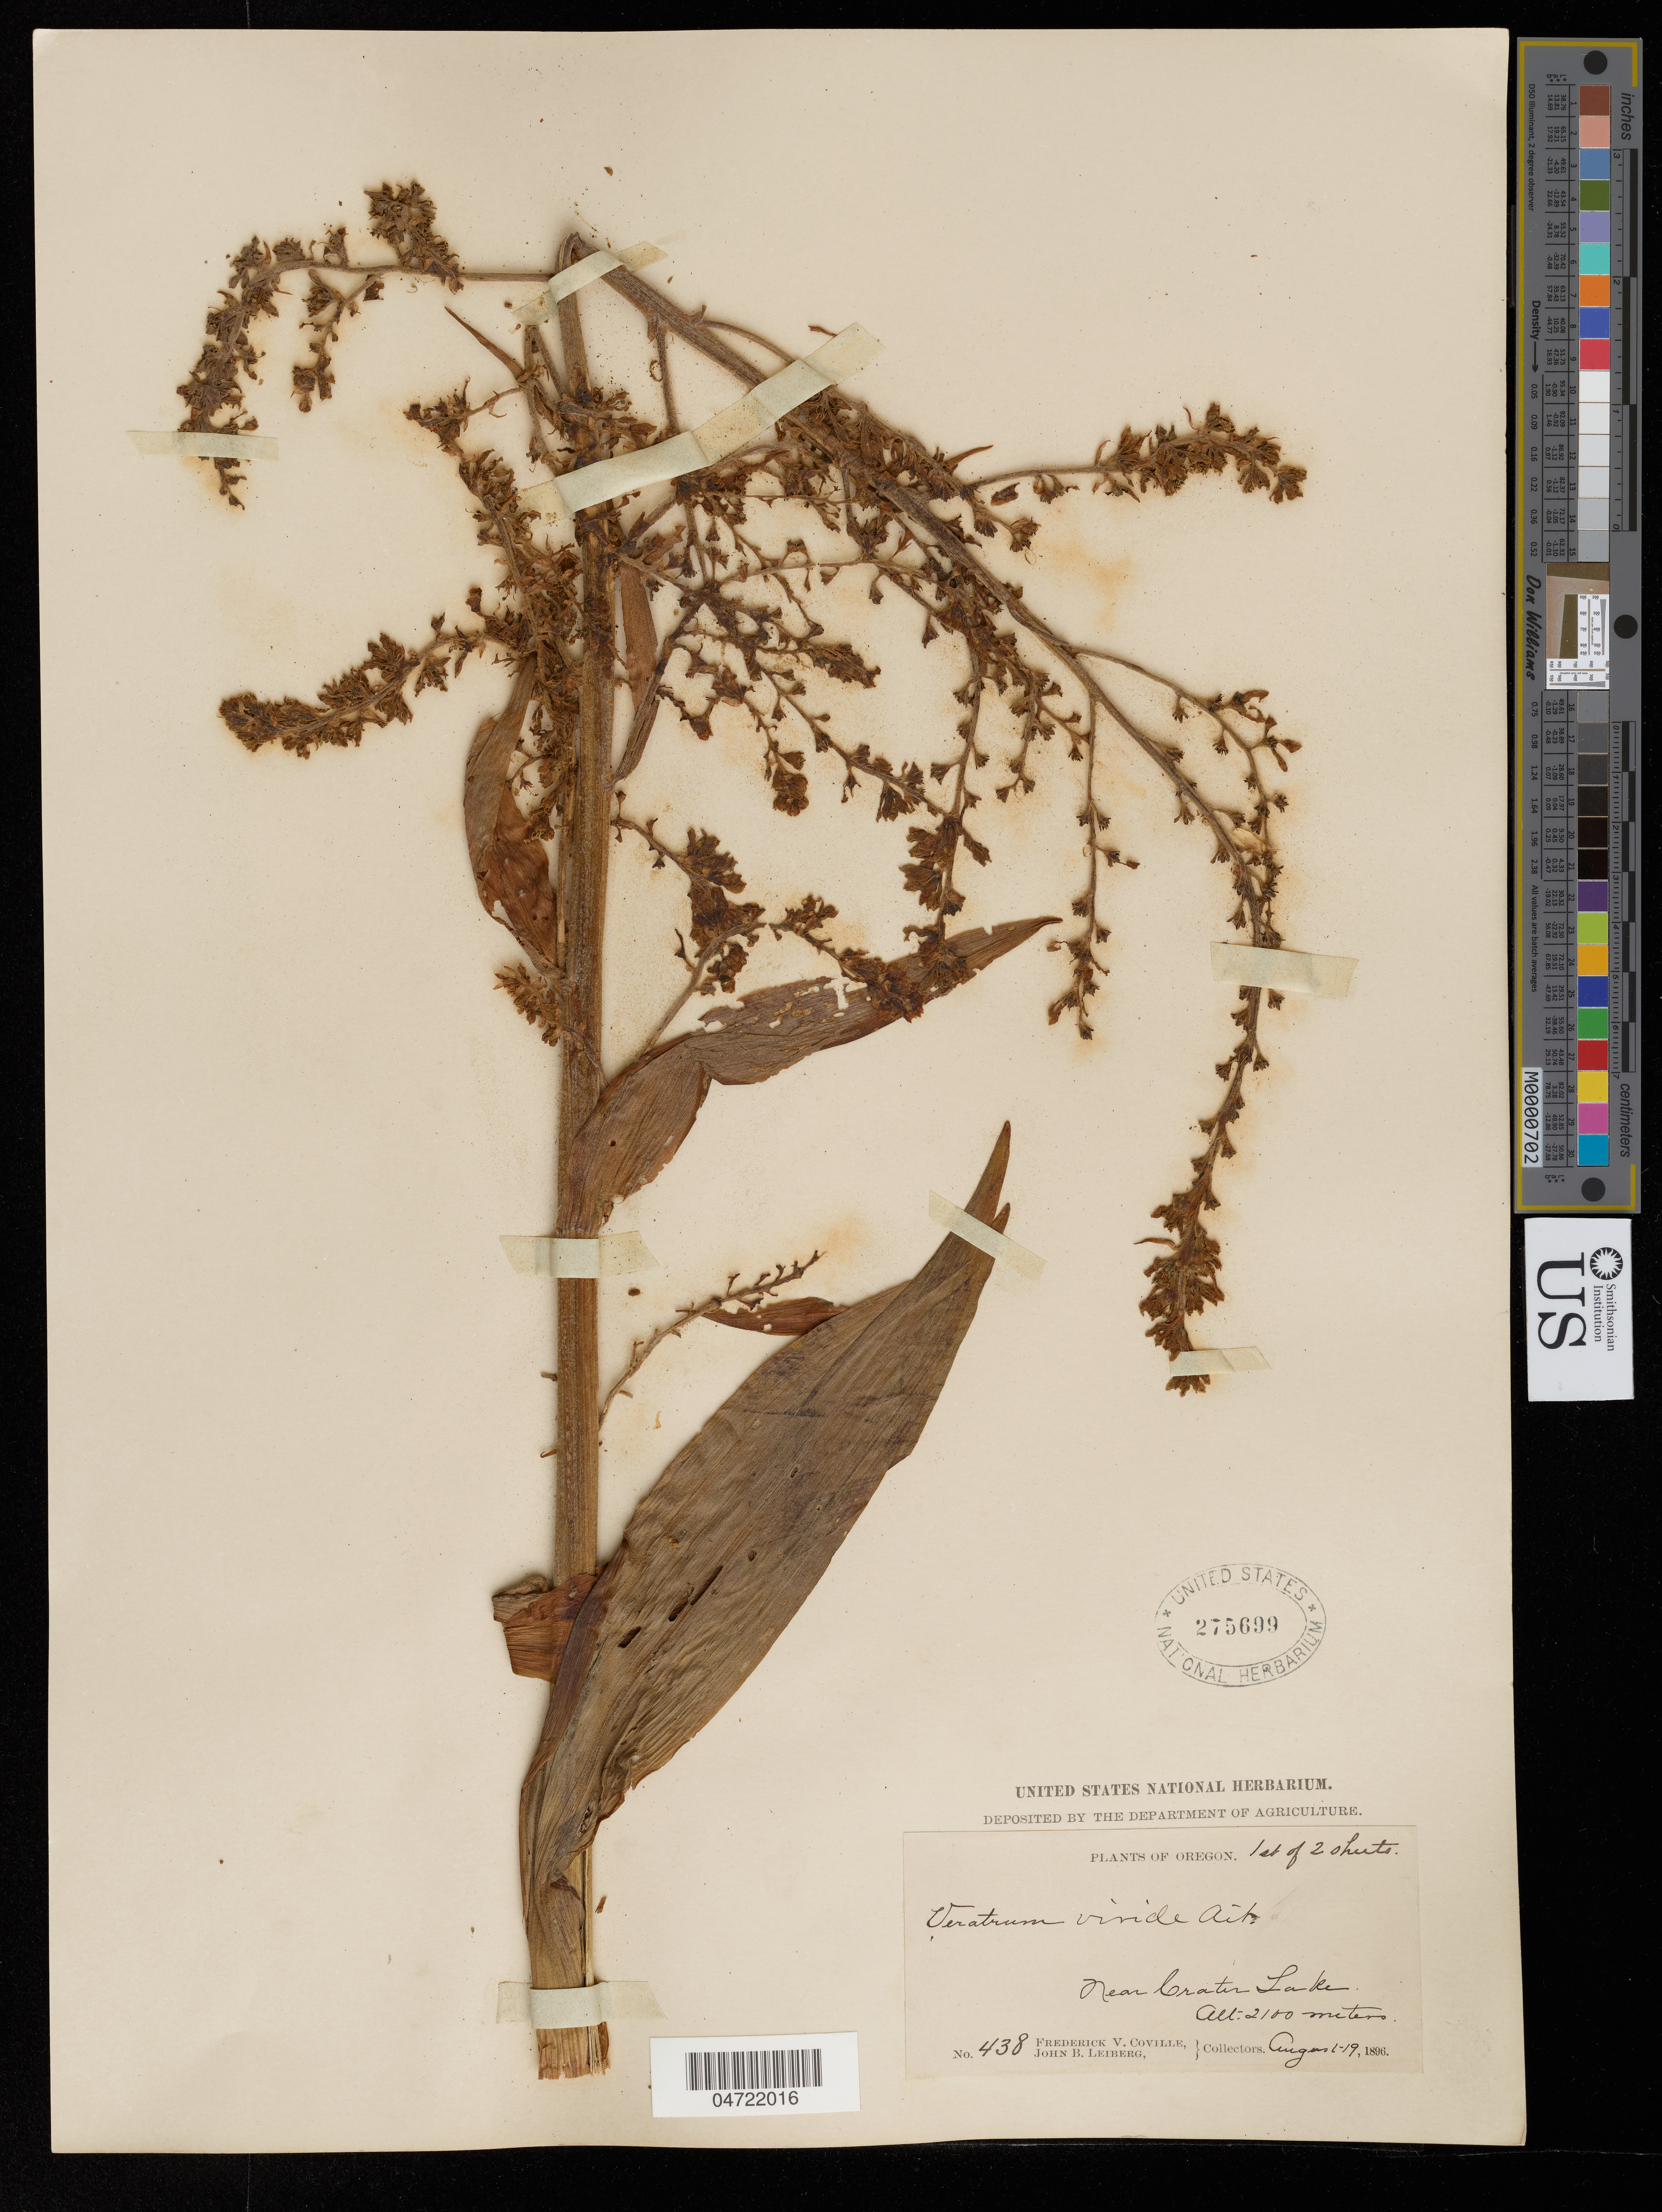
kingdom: Plantae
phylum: Tracheophyta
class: Liliopsida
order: Liliales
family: Melanthiaceae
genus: Veratrum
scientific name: Veratrum viride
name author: Aiton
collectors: F. V. Coville & J. Leiberg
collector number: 438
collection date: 1896-08-19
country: United States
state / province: Oregon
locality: Near Crater Lake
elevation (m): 2100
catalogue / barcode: US 275699